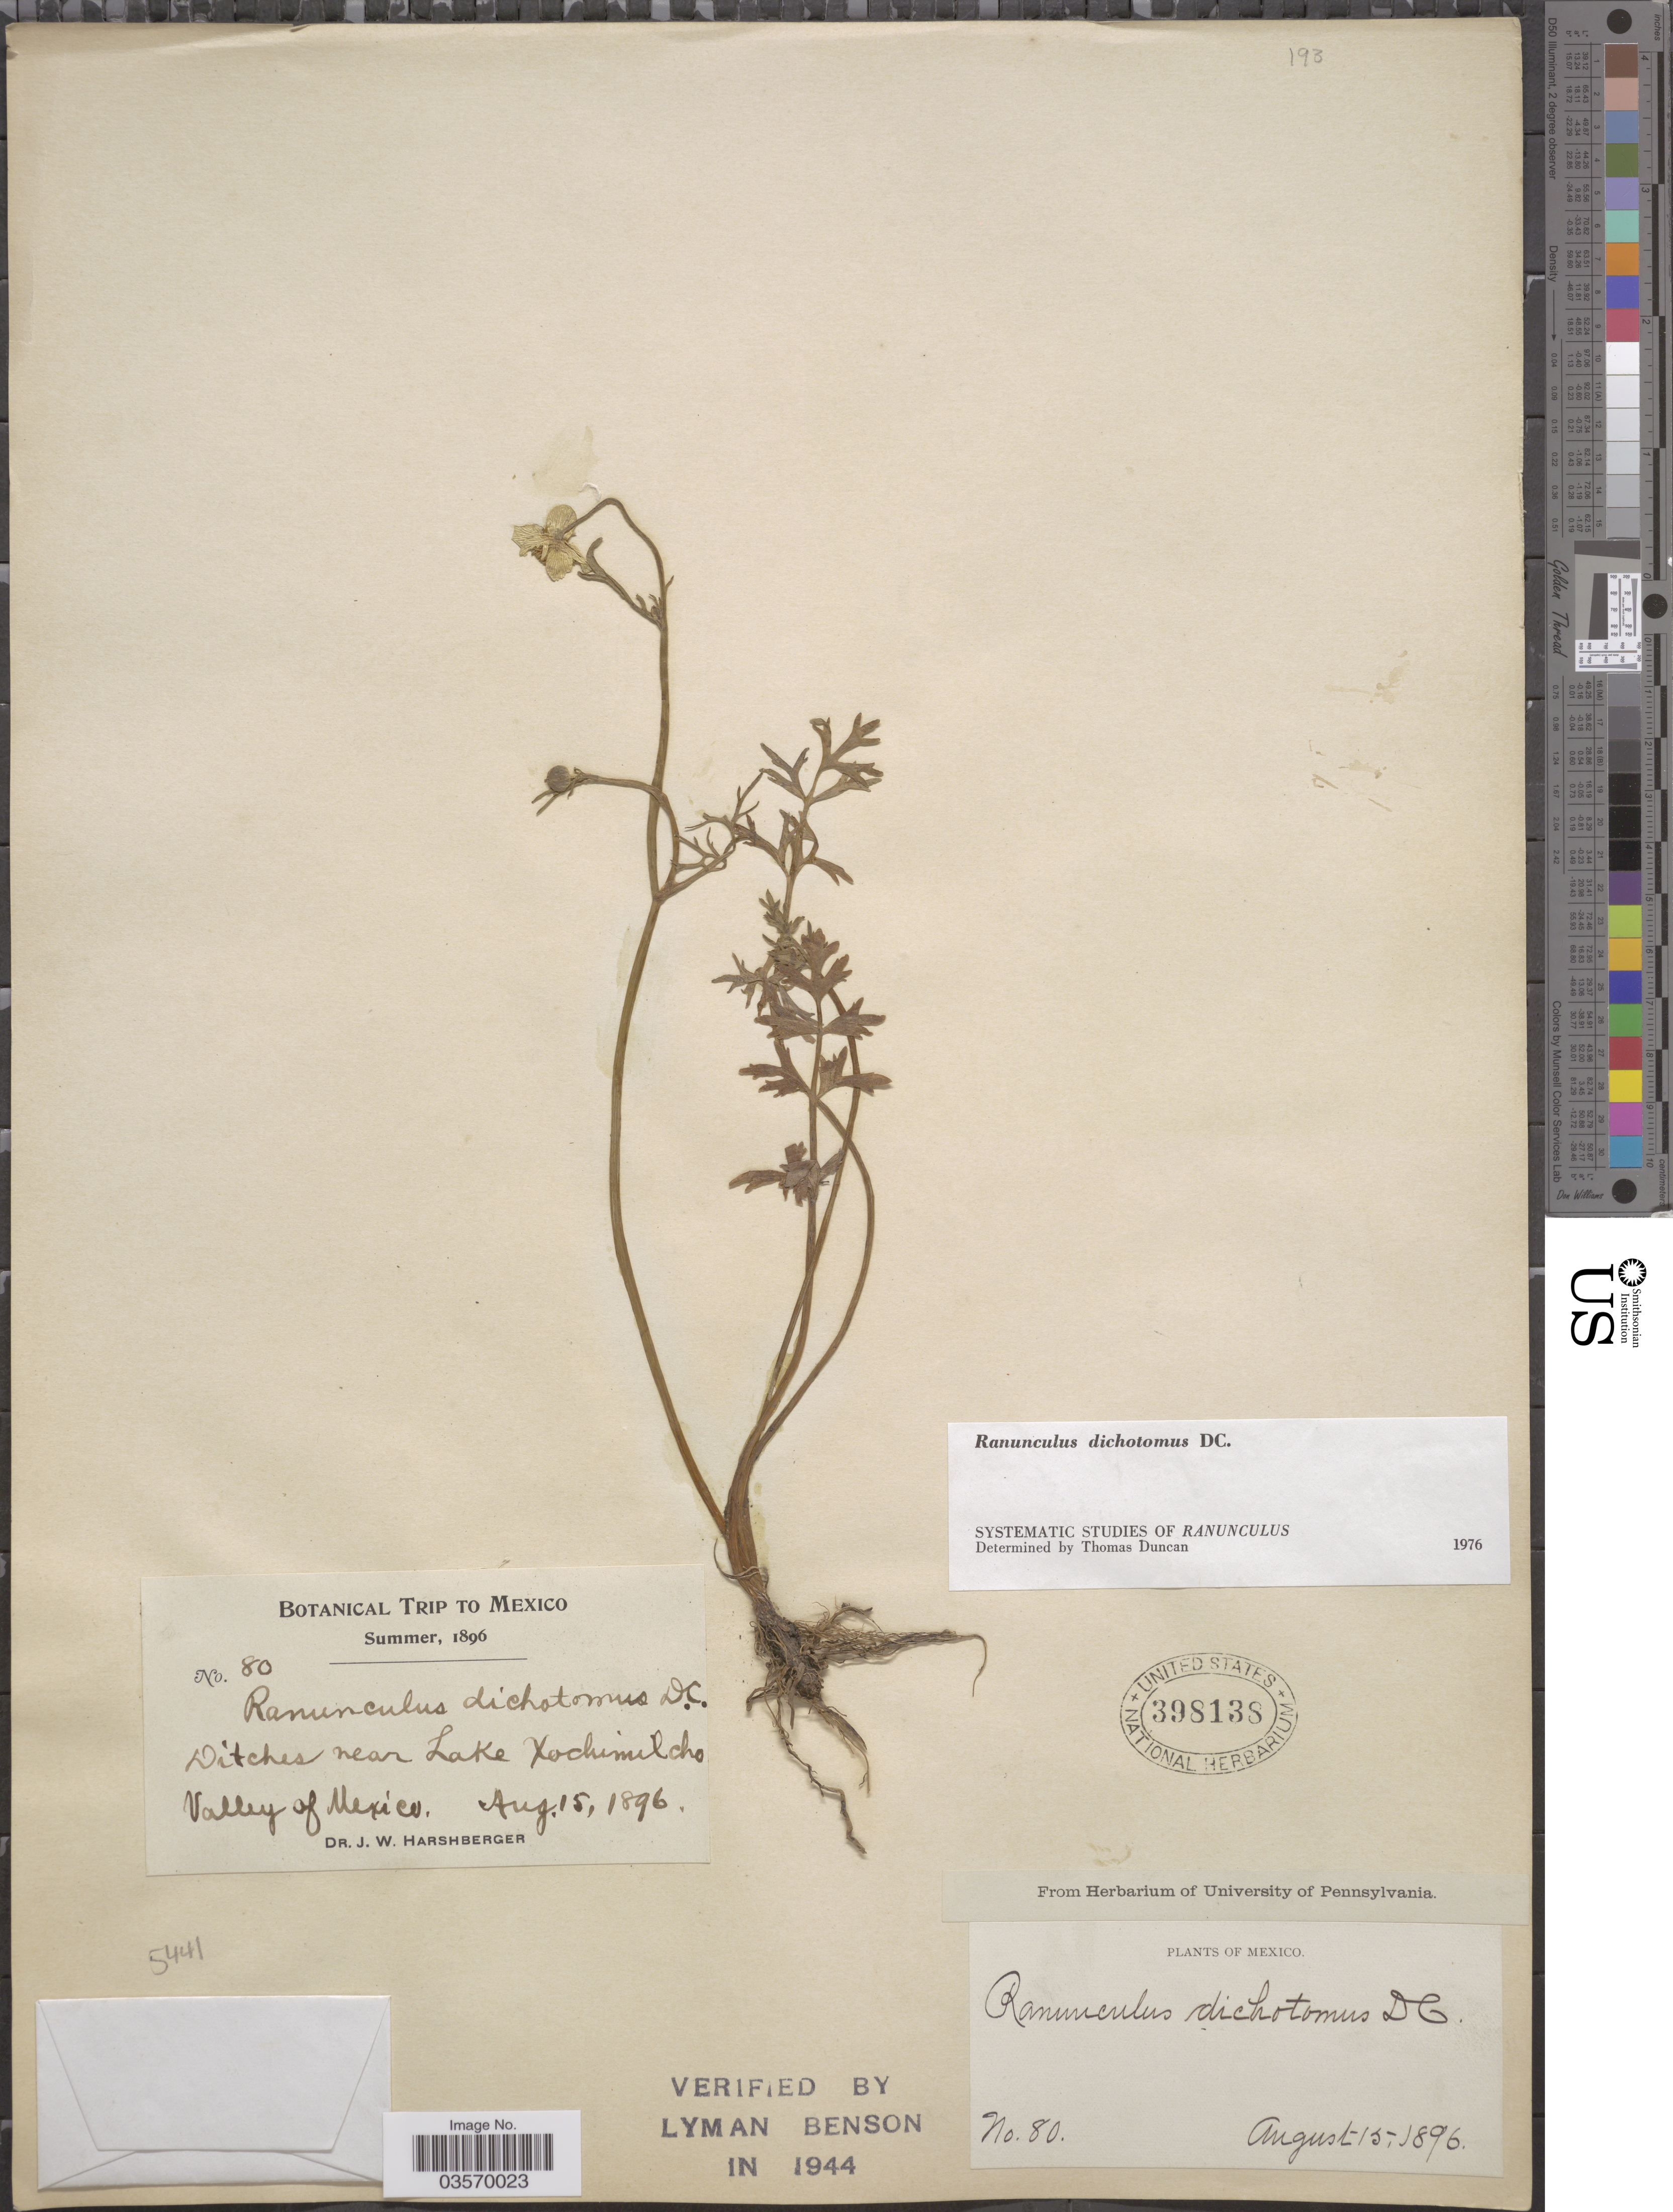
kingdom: Plantae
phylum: Tracheophyta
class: Magnoliopsida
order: Ranunculales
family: Ranunculaceae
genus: Ranunculus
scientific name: Ranunculus dichotomus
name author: Moc. & Sessé ex DC.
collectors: J. W. Harshberger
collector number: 80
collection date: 1896-08-15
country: Mexico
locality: Ditches near Lake Xochimilcho. Valley of Mexico.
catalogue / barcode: US 398138